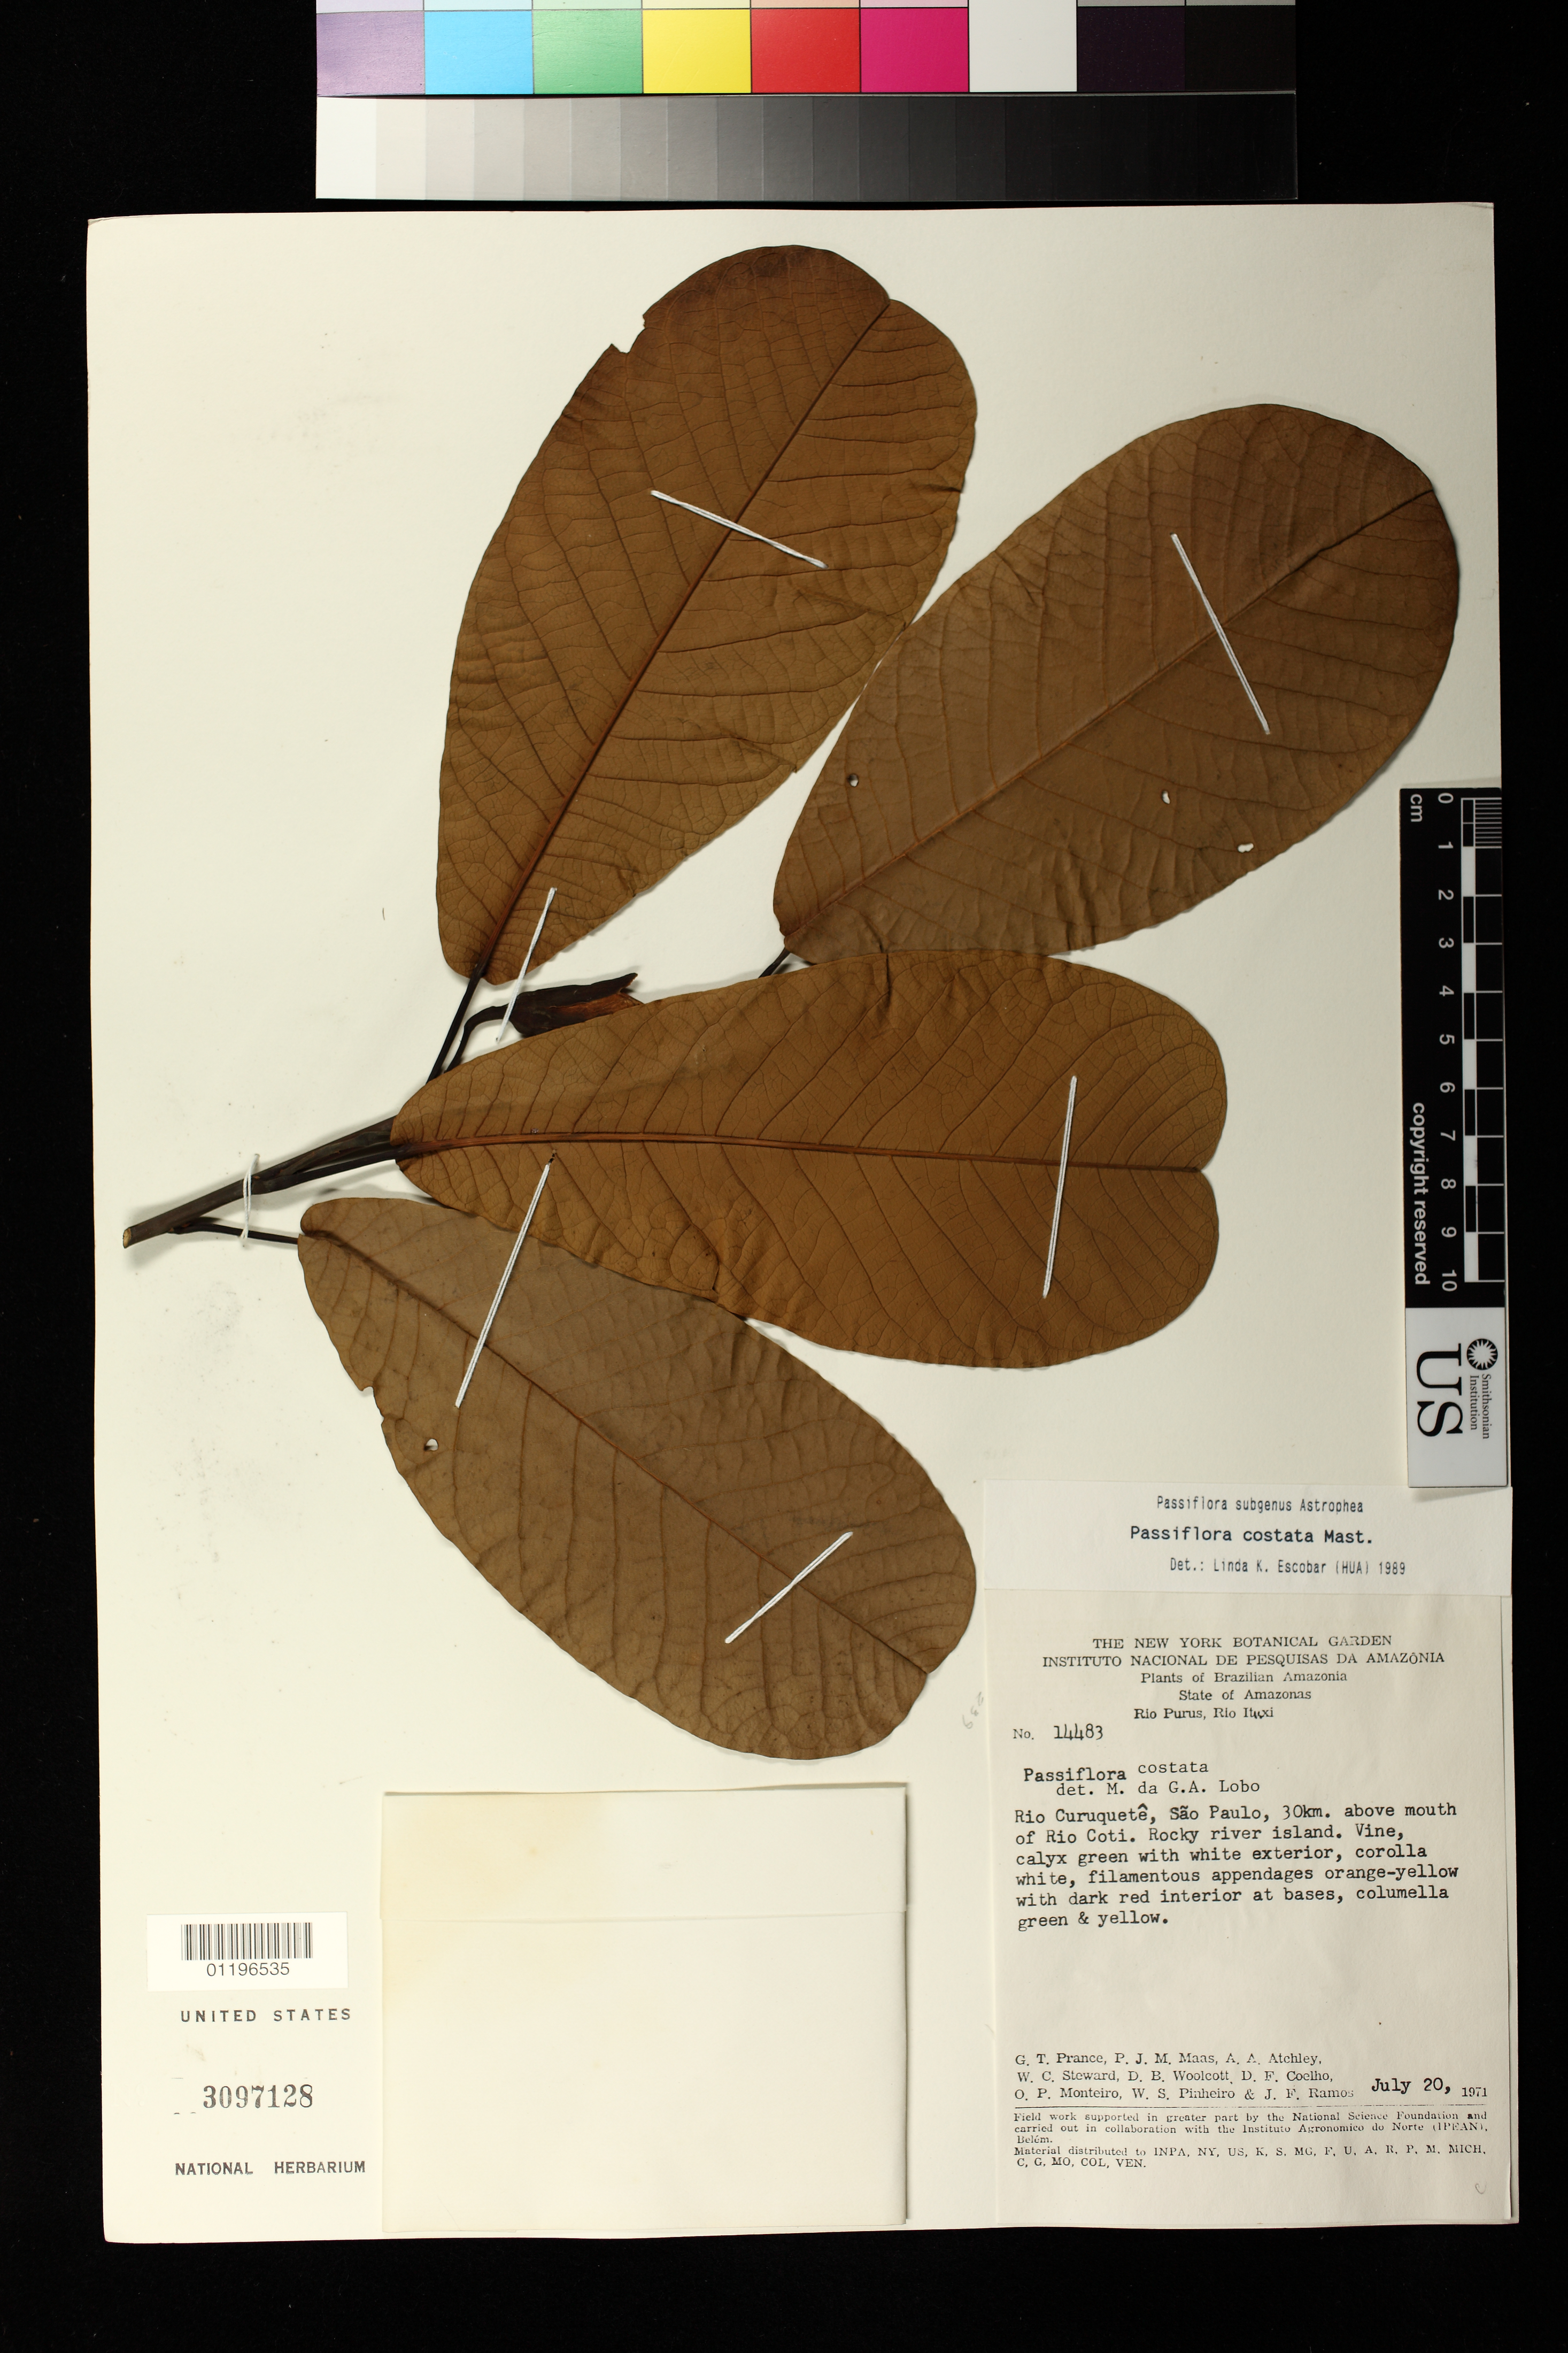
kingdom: Plantae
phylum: Tracheophyta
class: Magnoliopsida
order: Malpighiales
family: Passifloraceae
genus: Passiflora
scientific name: Passiflora costata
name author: Mast.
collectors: G. T. Prance, P. Maas, A. A. Atchley & W. C. Steward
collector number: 14483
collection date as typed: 20 Jul 1971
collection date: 1971-07-20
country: Brazil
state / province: Amazonas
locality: Rio Curuquete, Sao Paolo 30 km above mouth of Rio Coti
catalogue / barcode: US 3097128